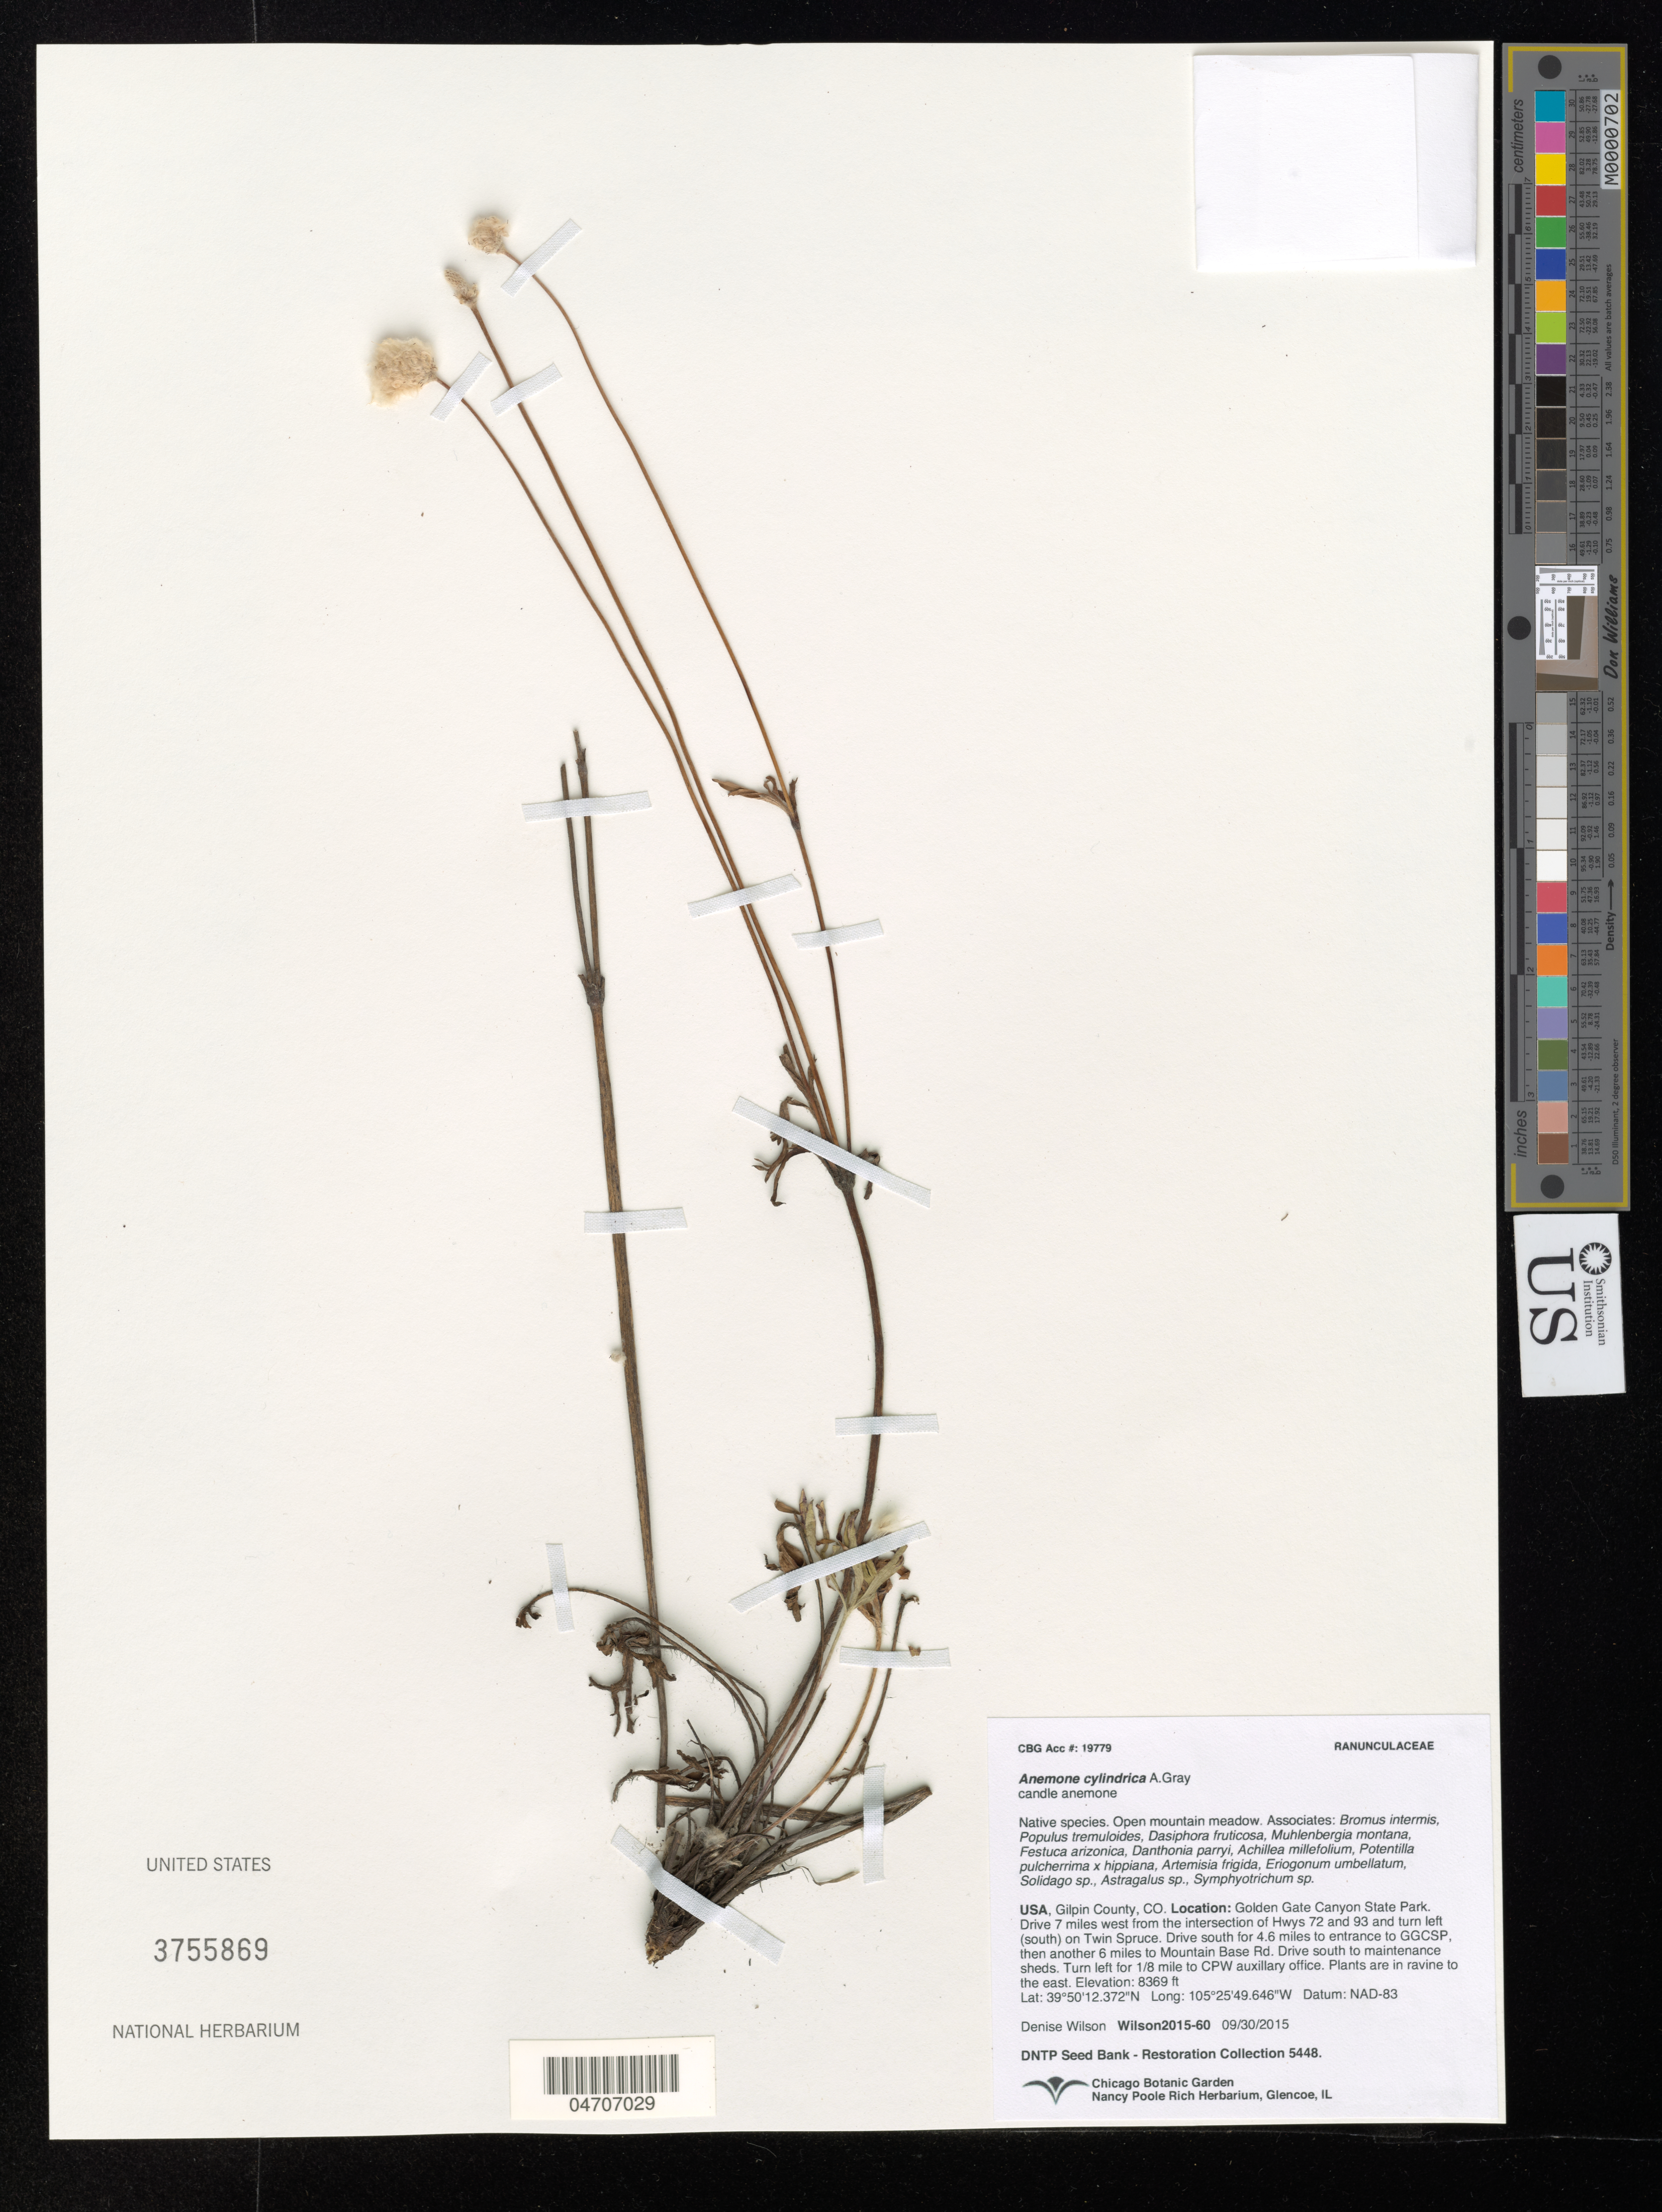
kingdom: Plantae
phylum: Tracheophyta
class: Magnoliopsida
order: Ranunculales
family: Ranunculaceae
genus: Anemone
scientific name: Anemone cylindrica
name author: A. Gray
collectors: D. Wilson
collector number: Wilson2015-60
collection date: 2015-09-30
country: United States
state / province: Colorado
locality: Gilpin County. Golden Gate Canyon State Park. Drive 7 miles west from the intersection of Hwys 72 and 93 and turn left (south) on Twin Spruce. Drive south for 4.6 miles to entrance to GGCSP, then another 6 miles to Mountain Base Rd. Drive south to maintenance sheds. Turn left for ⅛ mile to CPW auxillary office. Plants are in ravine to the east.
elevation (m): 2551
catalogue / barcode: US 3755869